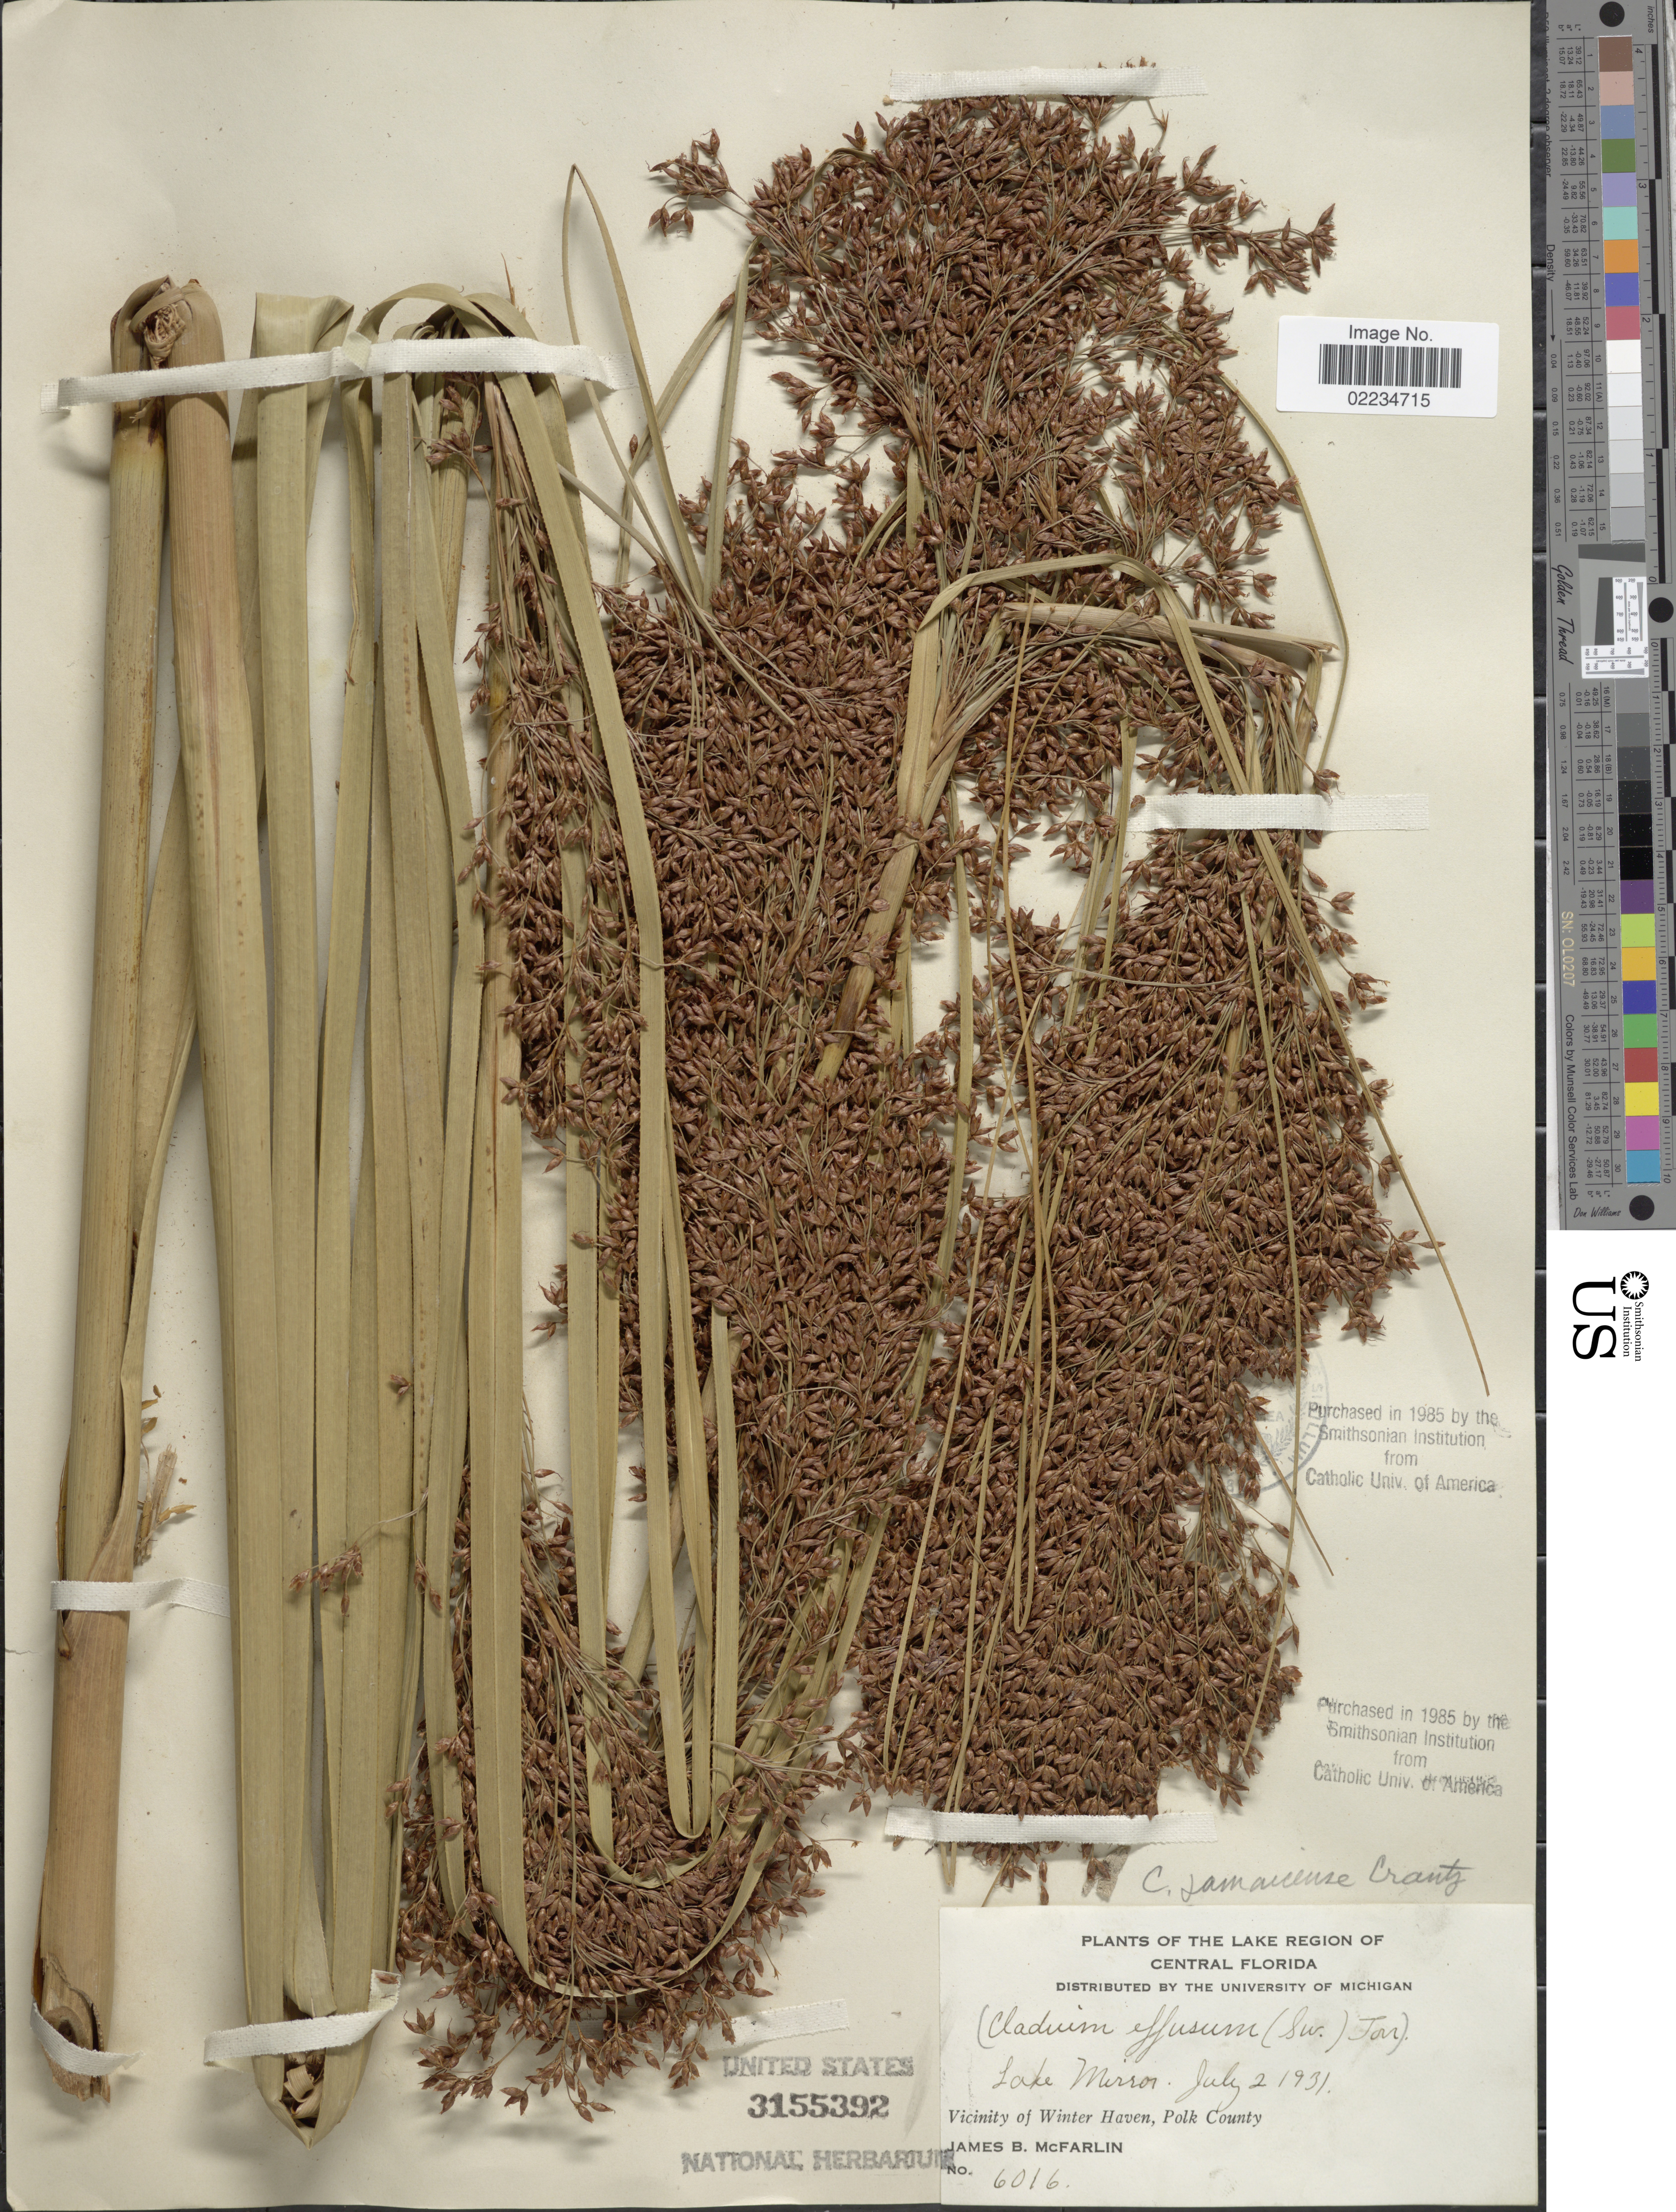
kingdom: Plantae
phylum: Tracheophyta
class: Liliopsida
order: Poales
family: Cyperaceae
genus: Cladium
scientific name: Cladium jamaicense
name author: Crantz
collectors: J. McFarlin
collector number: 6016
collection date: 1931-07-02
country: United States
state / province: Florida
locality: The Lake Region of Central Florida, Lake Mirron, Vicinity of Winter Haven, Polk County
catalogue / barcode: US 3155392